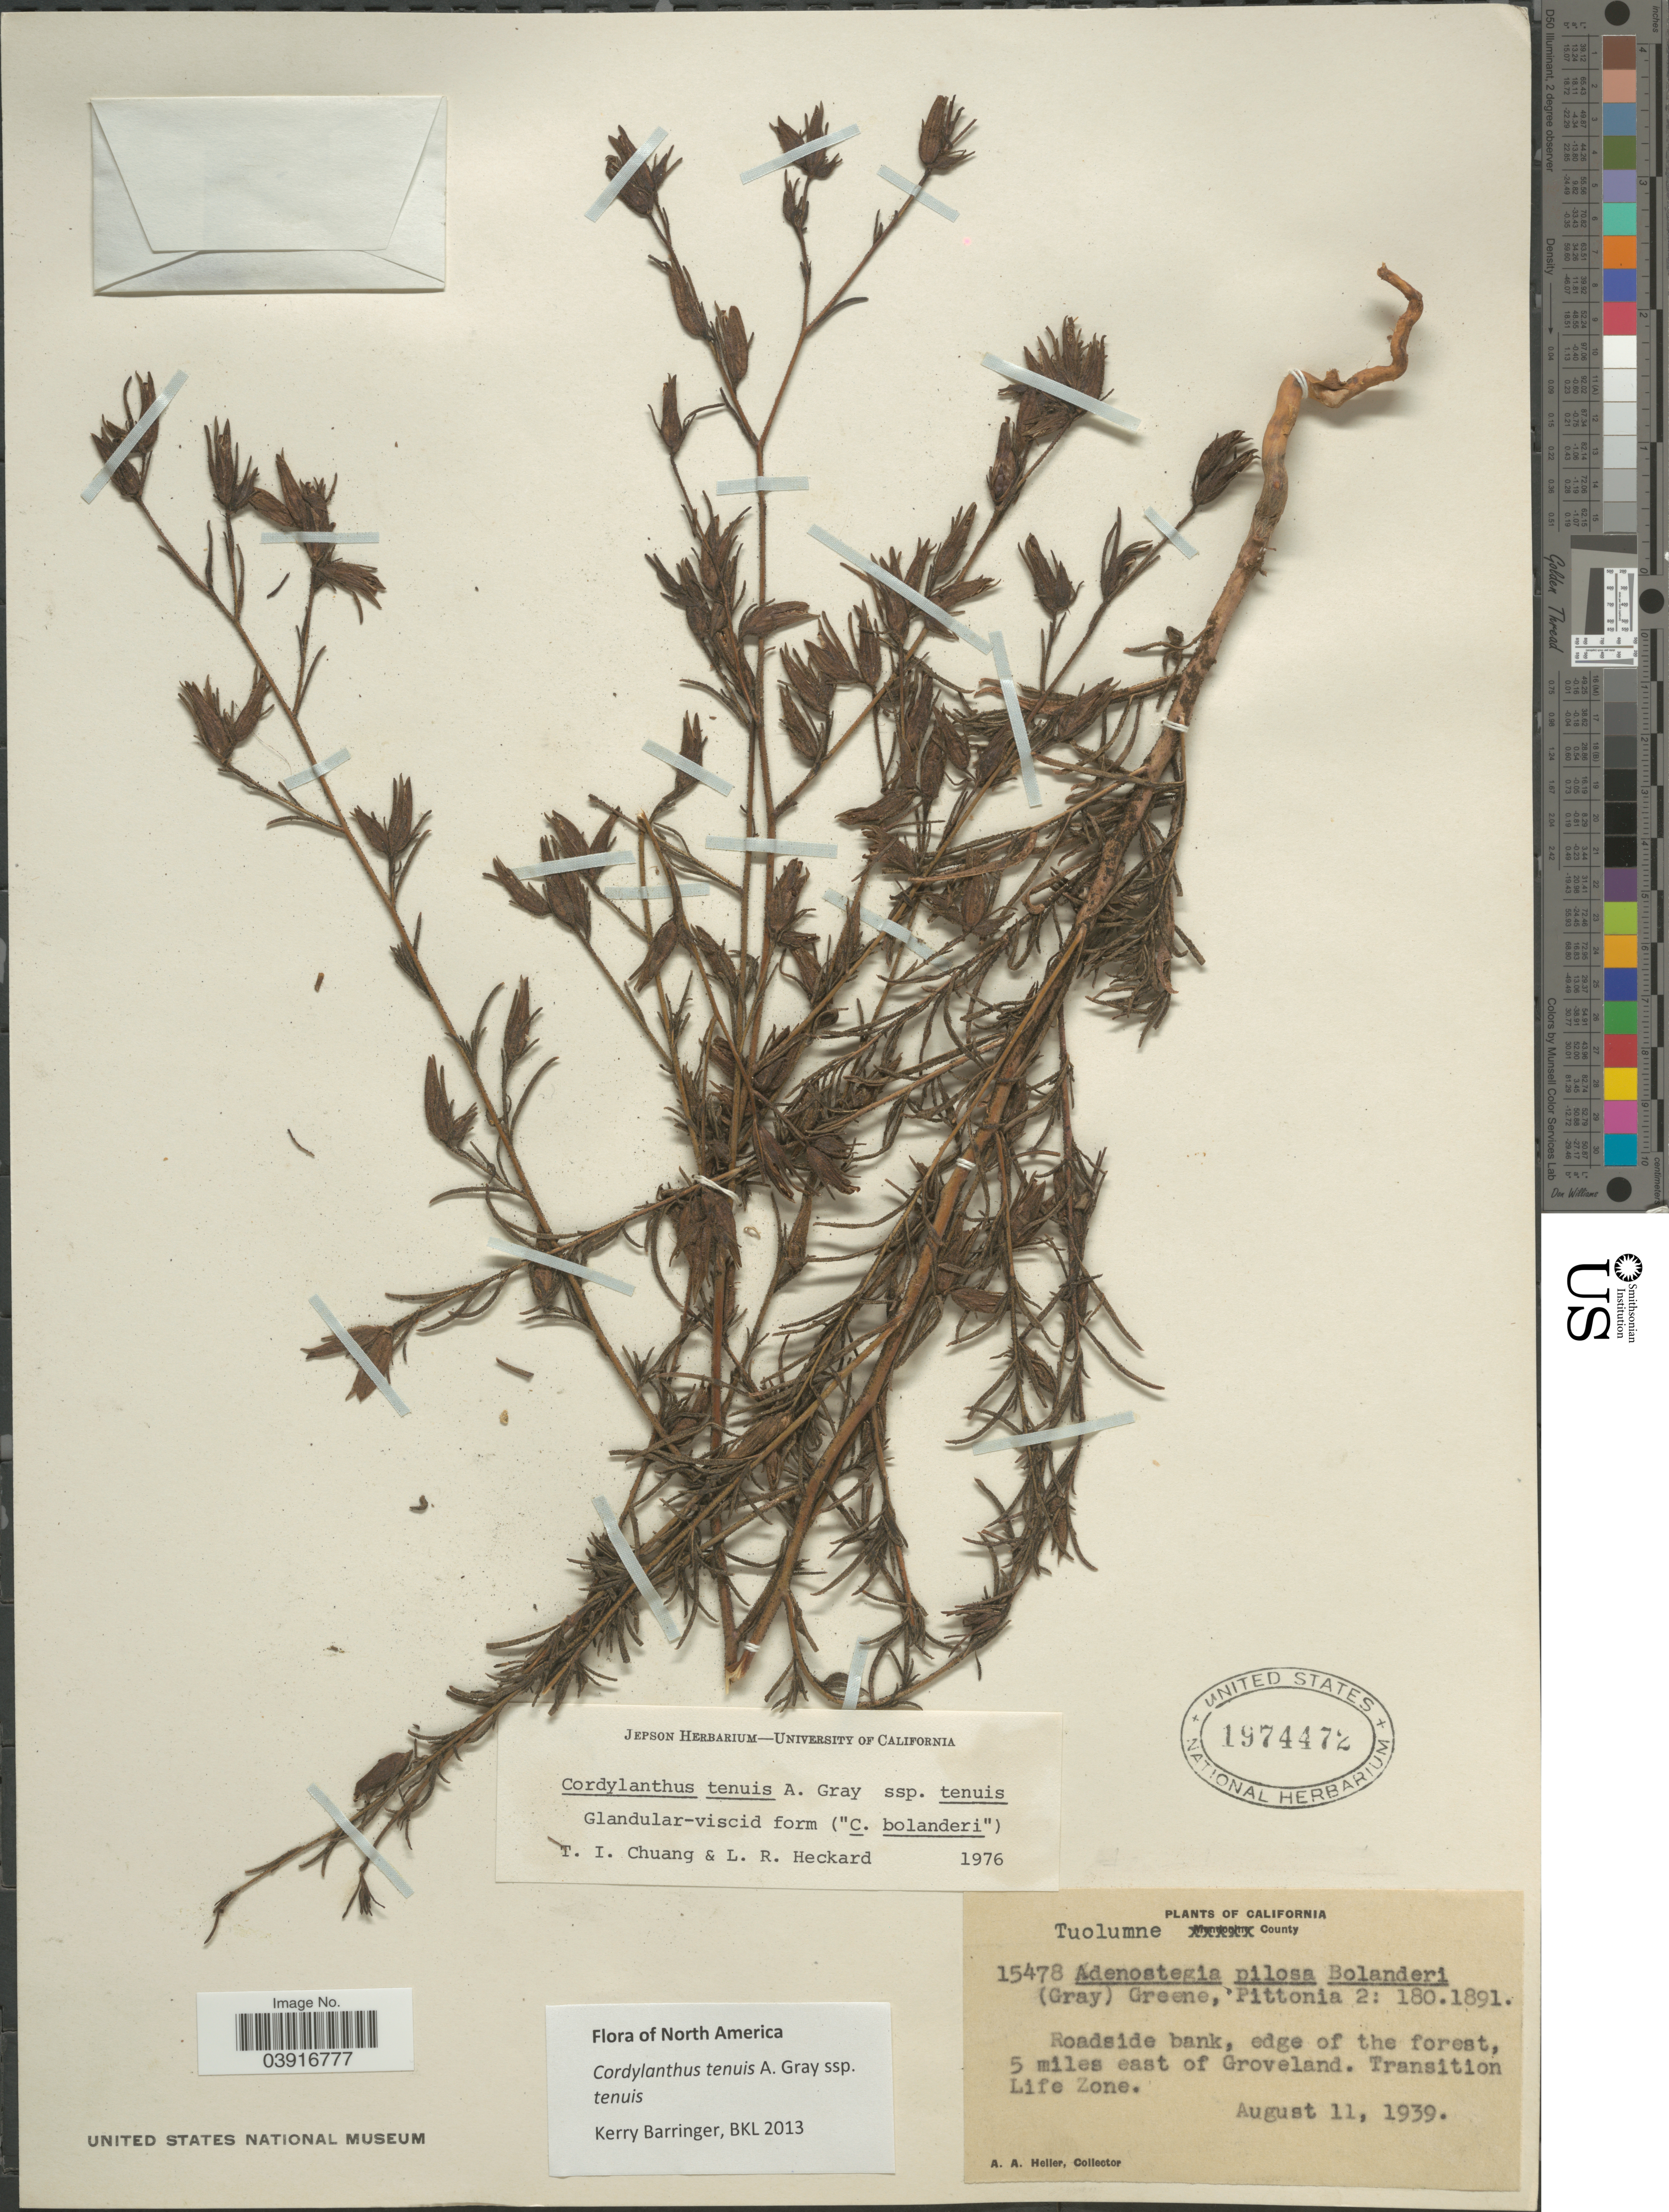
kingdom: Plantae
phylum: Tracheophyta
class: Magnoliopsida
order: Lamiales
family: Orobanchaceae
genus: Cordylanthus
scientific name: Cordylanthus tenuis subsp. tenuis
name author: A. Gray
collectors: A. A. Heller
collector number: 15478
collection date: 1939-08-11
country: United States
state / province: California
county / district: Tuolumne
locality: Tuolumne County. Roadside bank, edge of the forest, 5 miles east of Groveland. Transition Life Zone.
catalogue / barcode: US 1974472